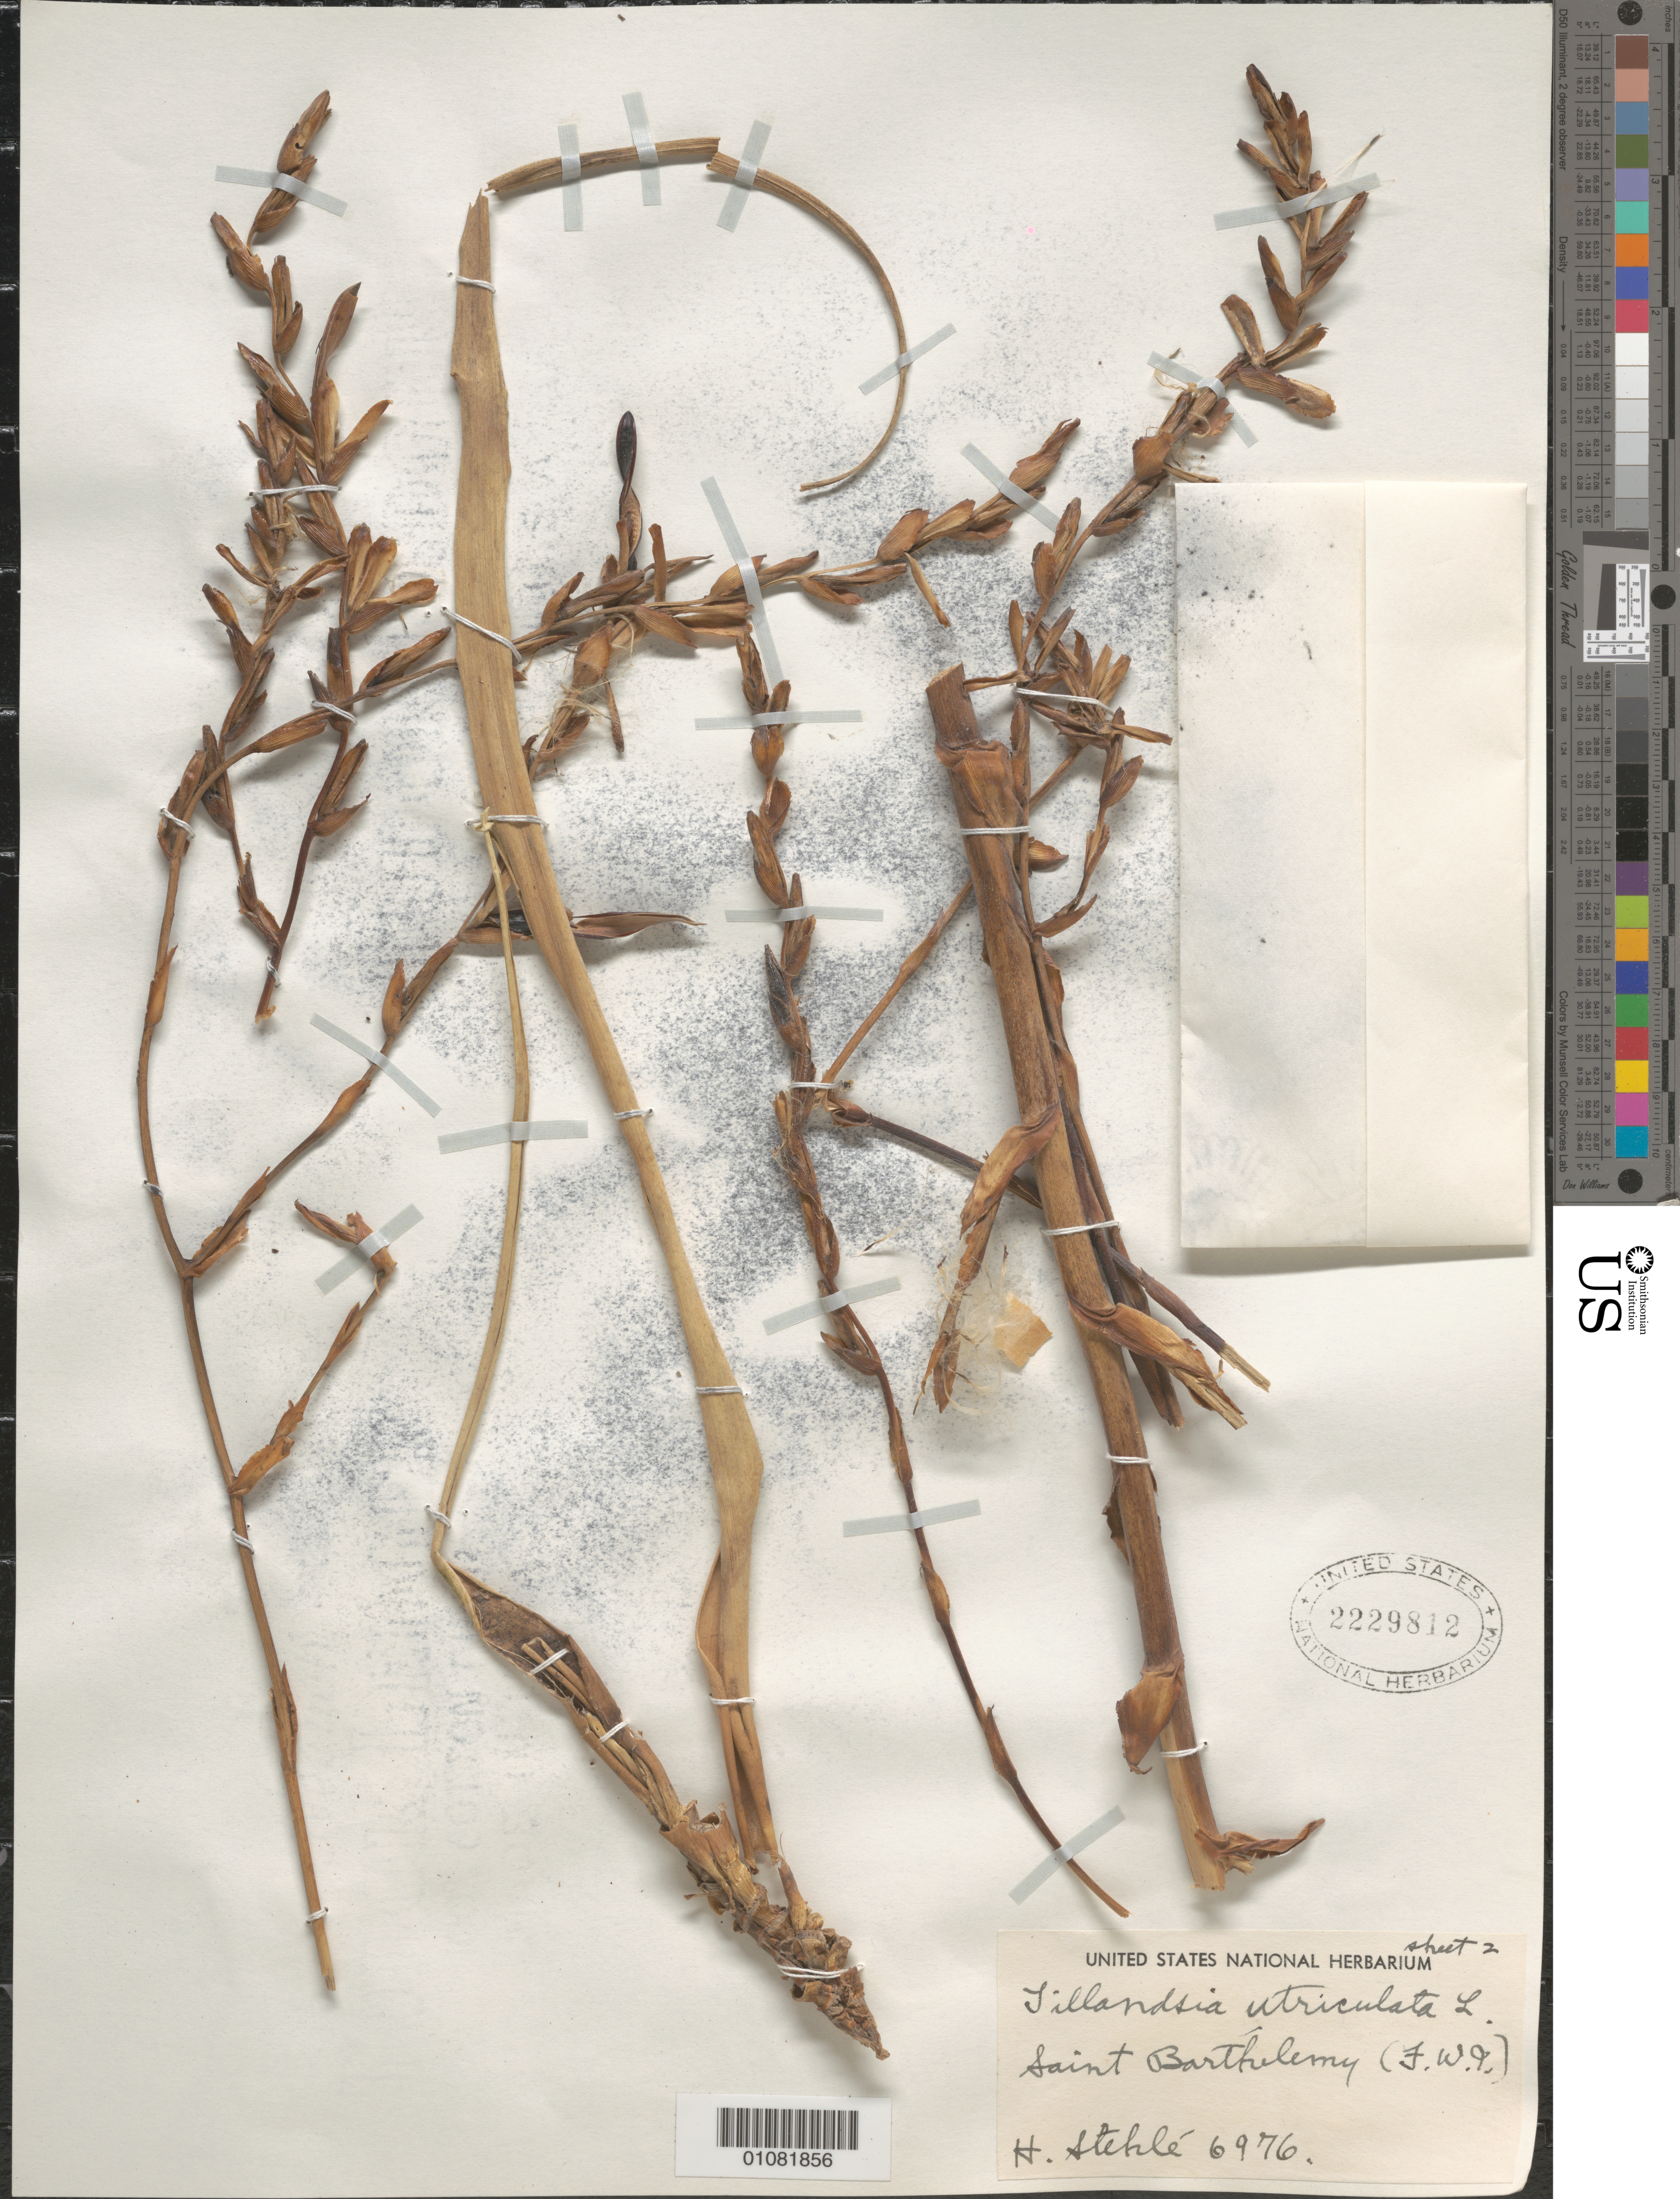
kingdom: Plantae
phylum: Tracheophyta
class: Liliopsida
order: Poales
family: Bromeliaceae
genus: Tillandsia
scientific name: Tillandsia utriculata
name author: L.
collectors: H. Stehlé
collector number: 6976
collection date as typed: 29 Aug 1945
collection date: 1945-08-29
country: Saint Barthélemy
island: St. Barthélemy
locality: St. Barts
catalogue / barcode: US 2229812